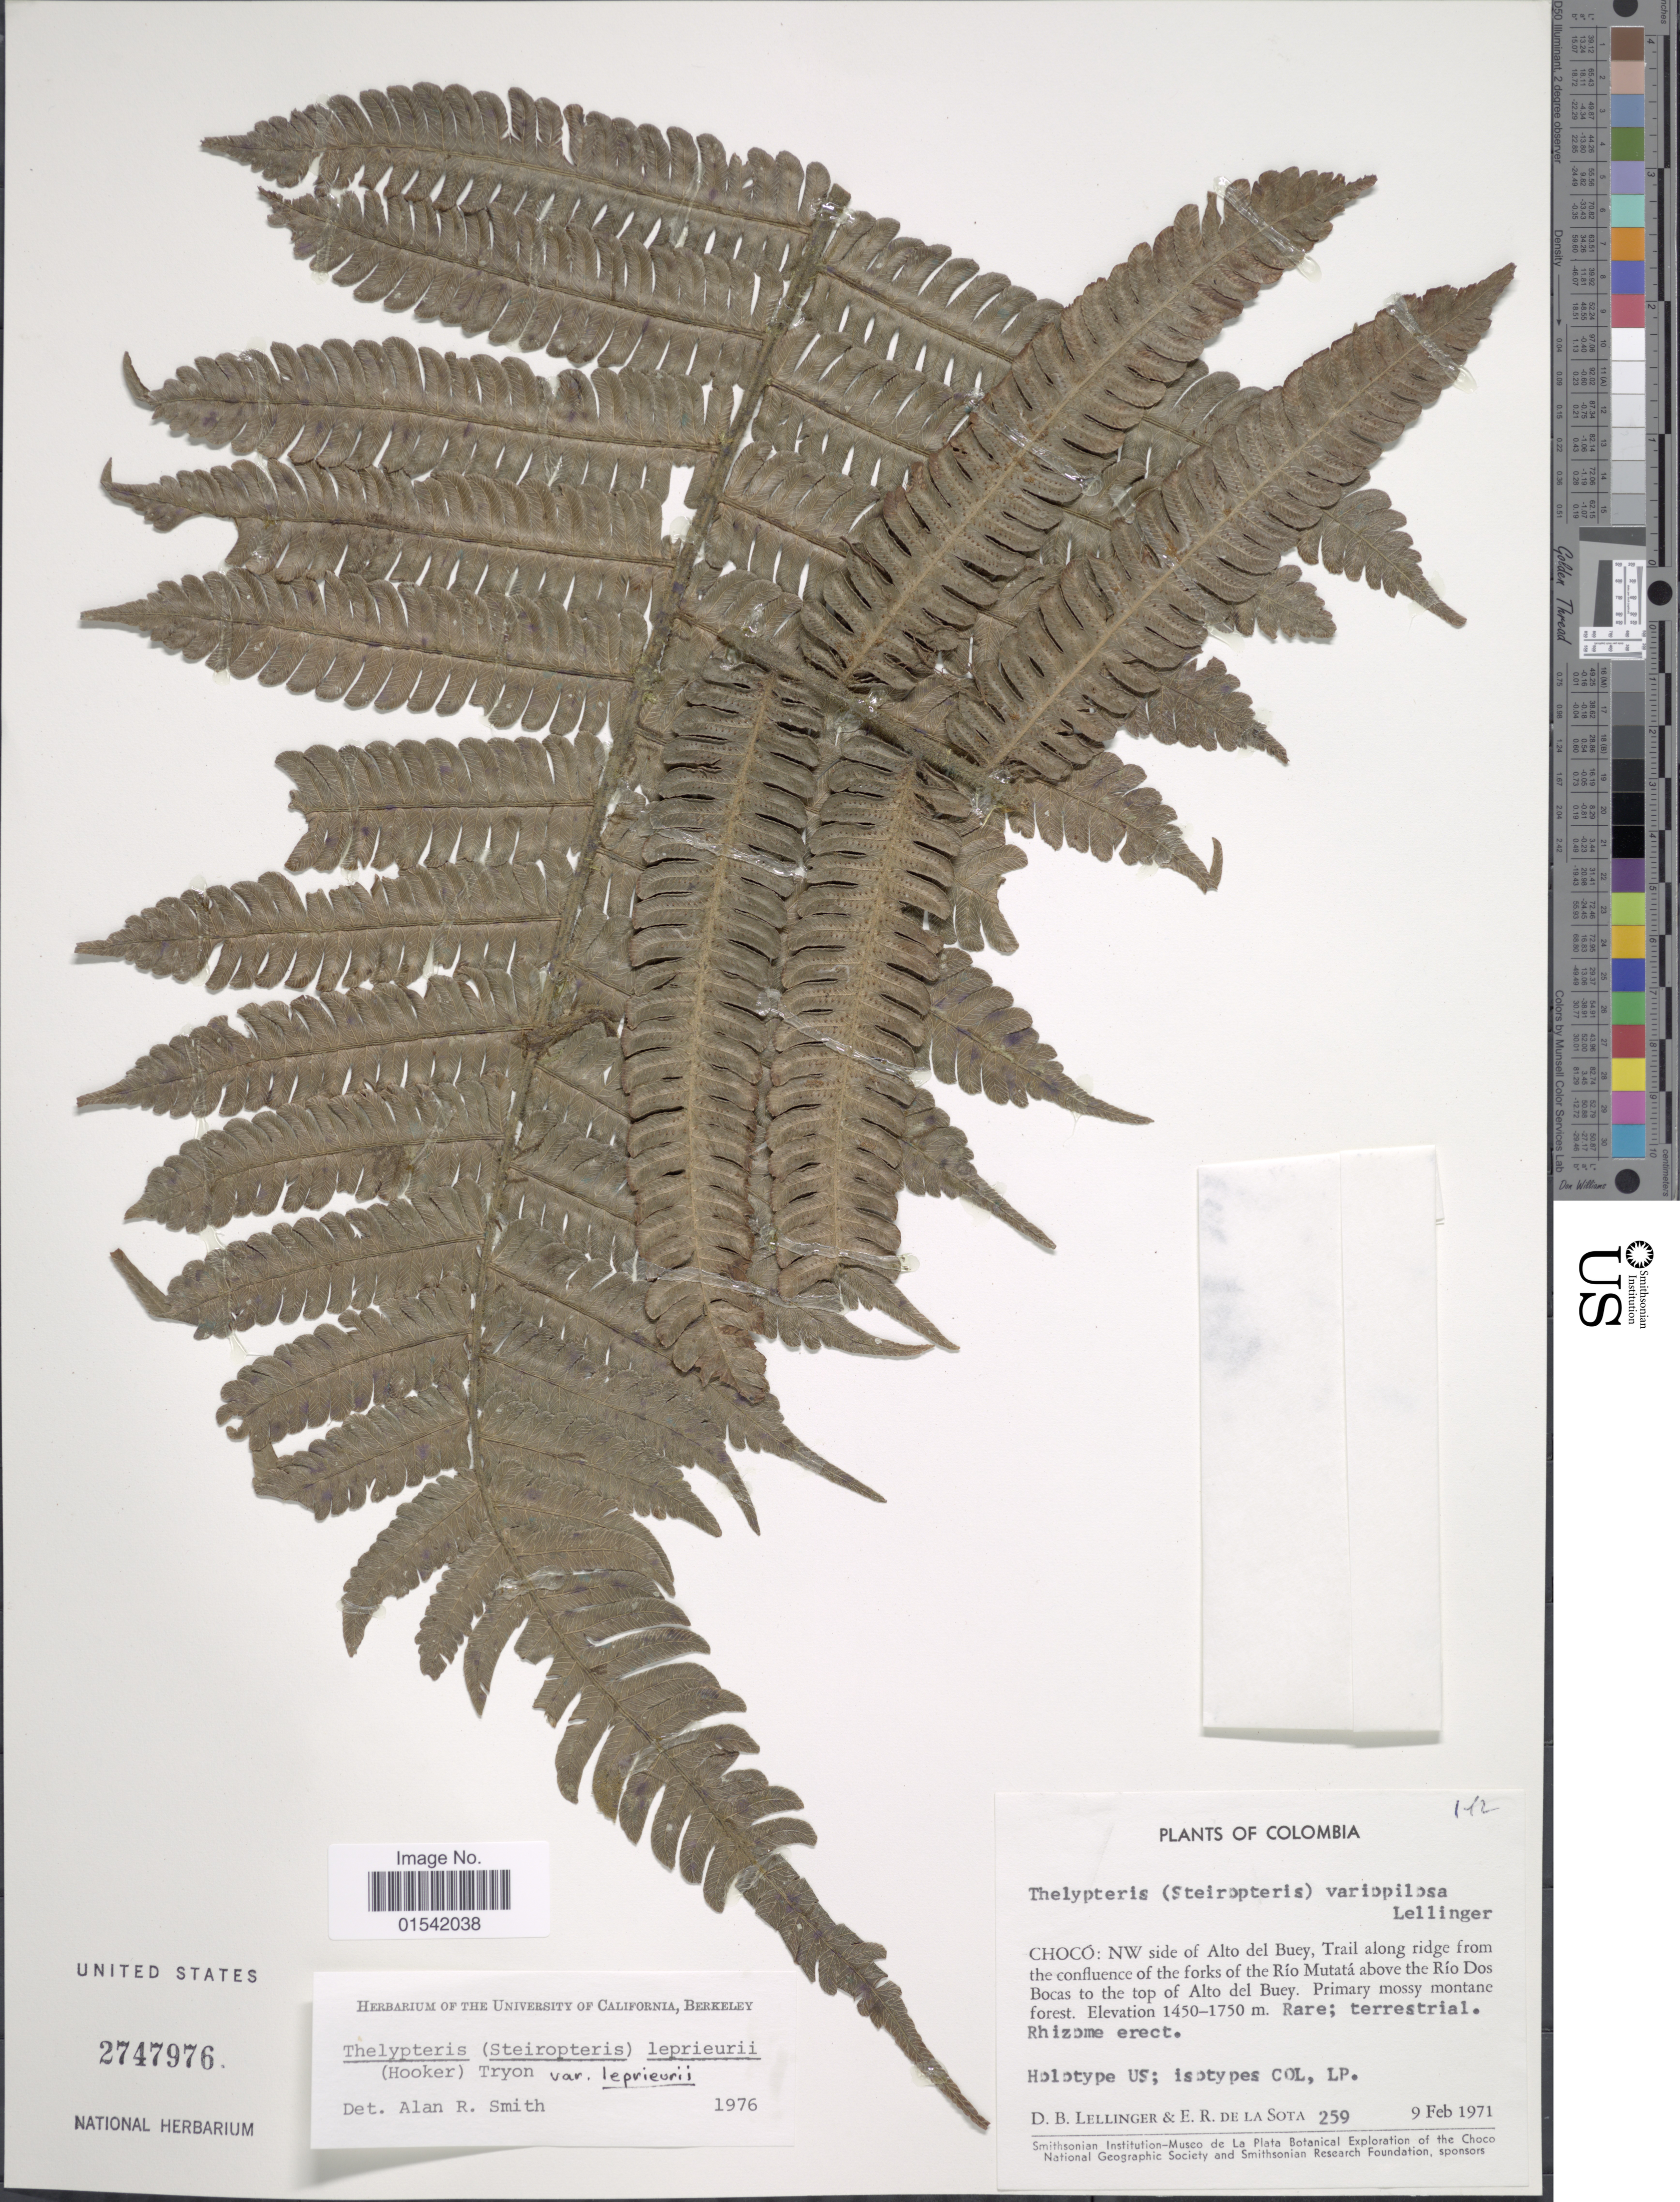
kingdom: Plantae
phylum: Tracheophyta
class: Polypodiopsida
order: Polypodiales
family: Thelypteridaceae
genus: Steiropteris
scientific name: Steiropteris leprieurii var. leprieurii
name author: (Hook. f.) Pic. Serm.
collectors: D. B. Lellinger & E. R. de la Sota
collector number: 259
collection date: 1971-02-09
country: Colombia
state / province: Chocó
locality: NW side of Alto del Buey, Trail along ridge from the confluence of the forks of the Río Mutatá above the Río Dos Bocas to the top of Alto del Buey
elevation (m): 1450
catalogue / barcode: US 2747976